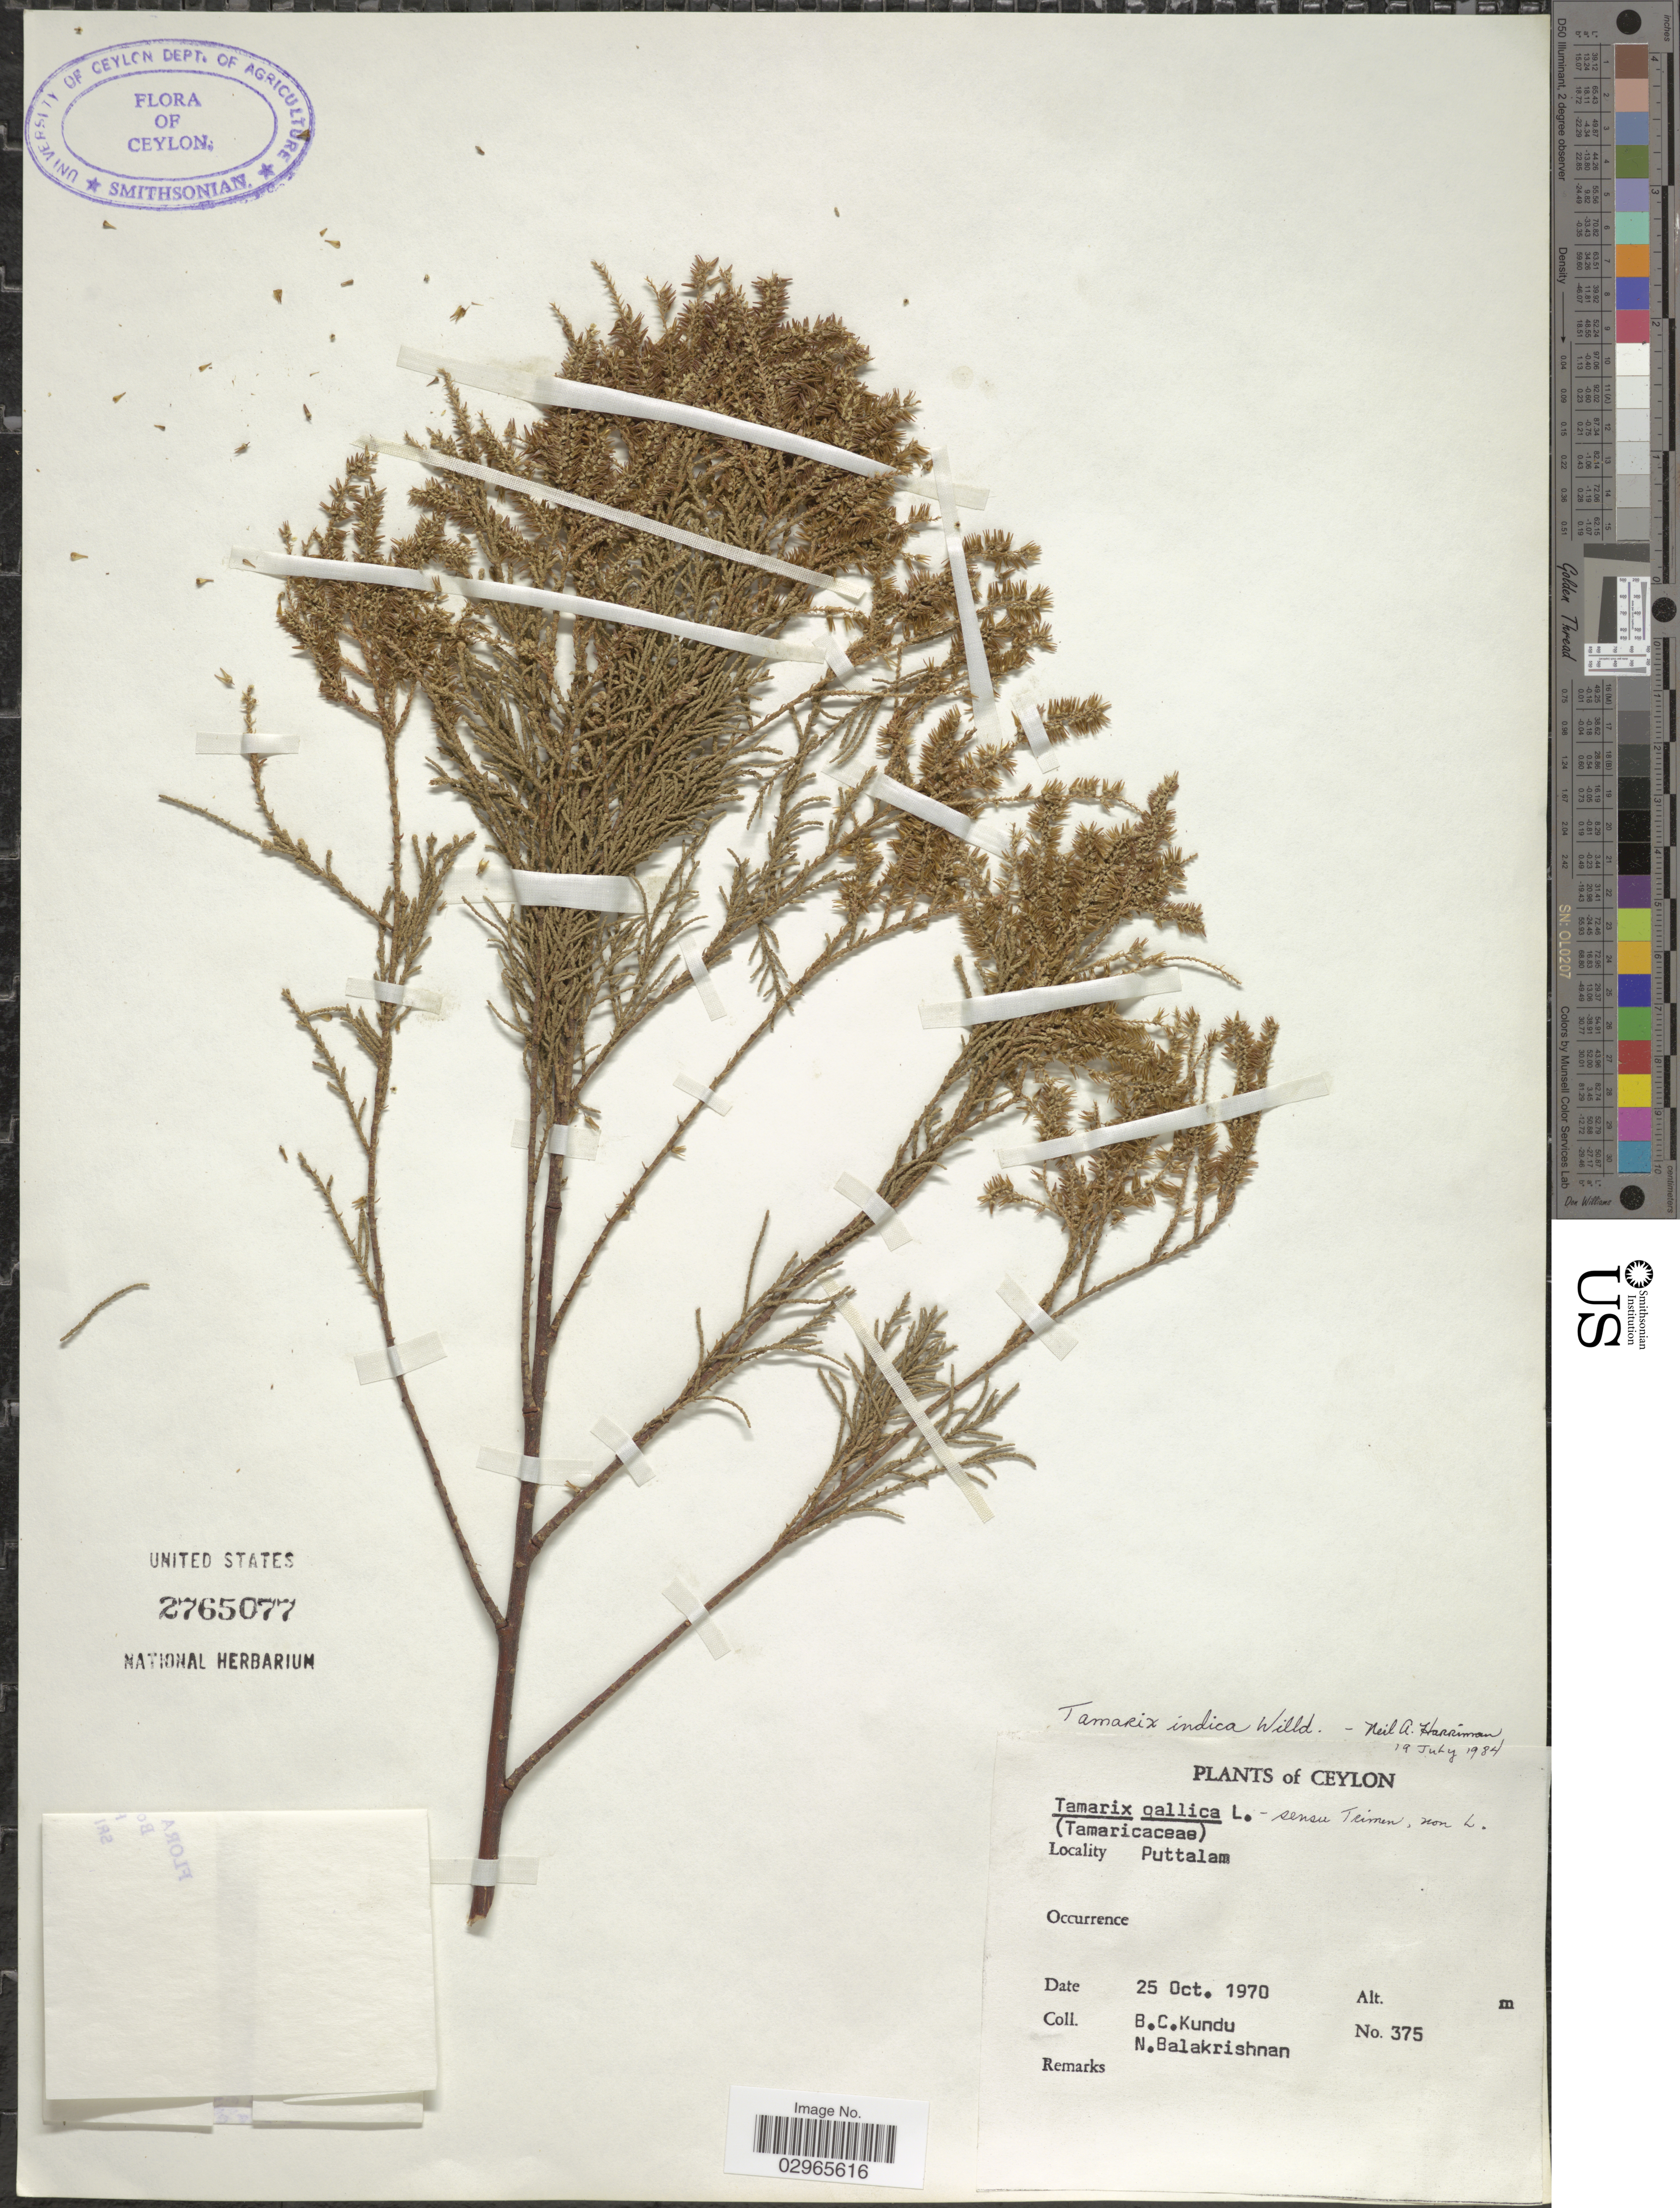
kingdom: Plantae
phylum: Tracheophyta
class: Magnoliopsida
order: Caryophyllales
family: Tamaricaceae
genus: Tamarix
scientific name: Tamarix indica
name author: Willd.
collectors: B. C. Kundu & N. Balakrishnan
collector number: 375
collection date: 1970-10-25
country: Sri Lanka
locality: Ceylon. Puttalam.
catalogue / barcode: US 2765077